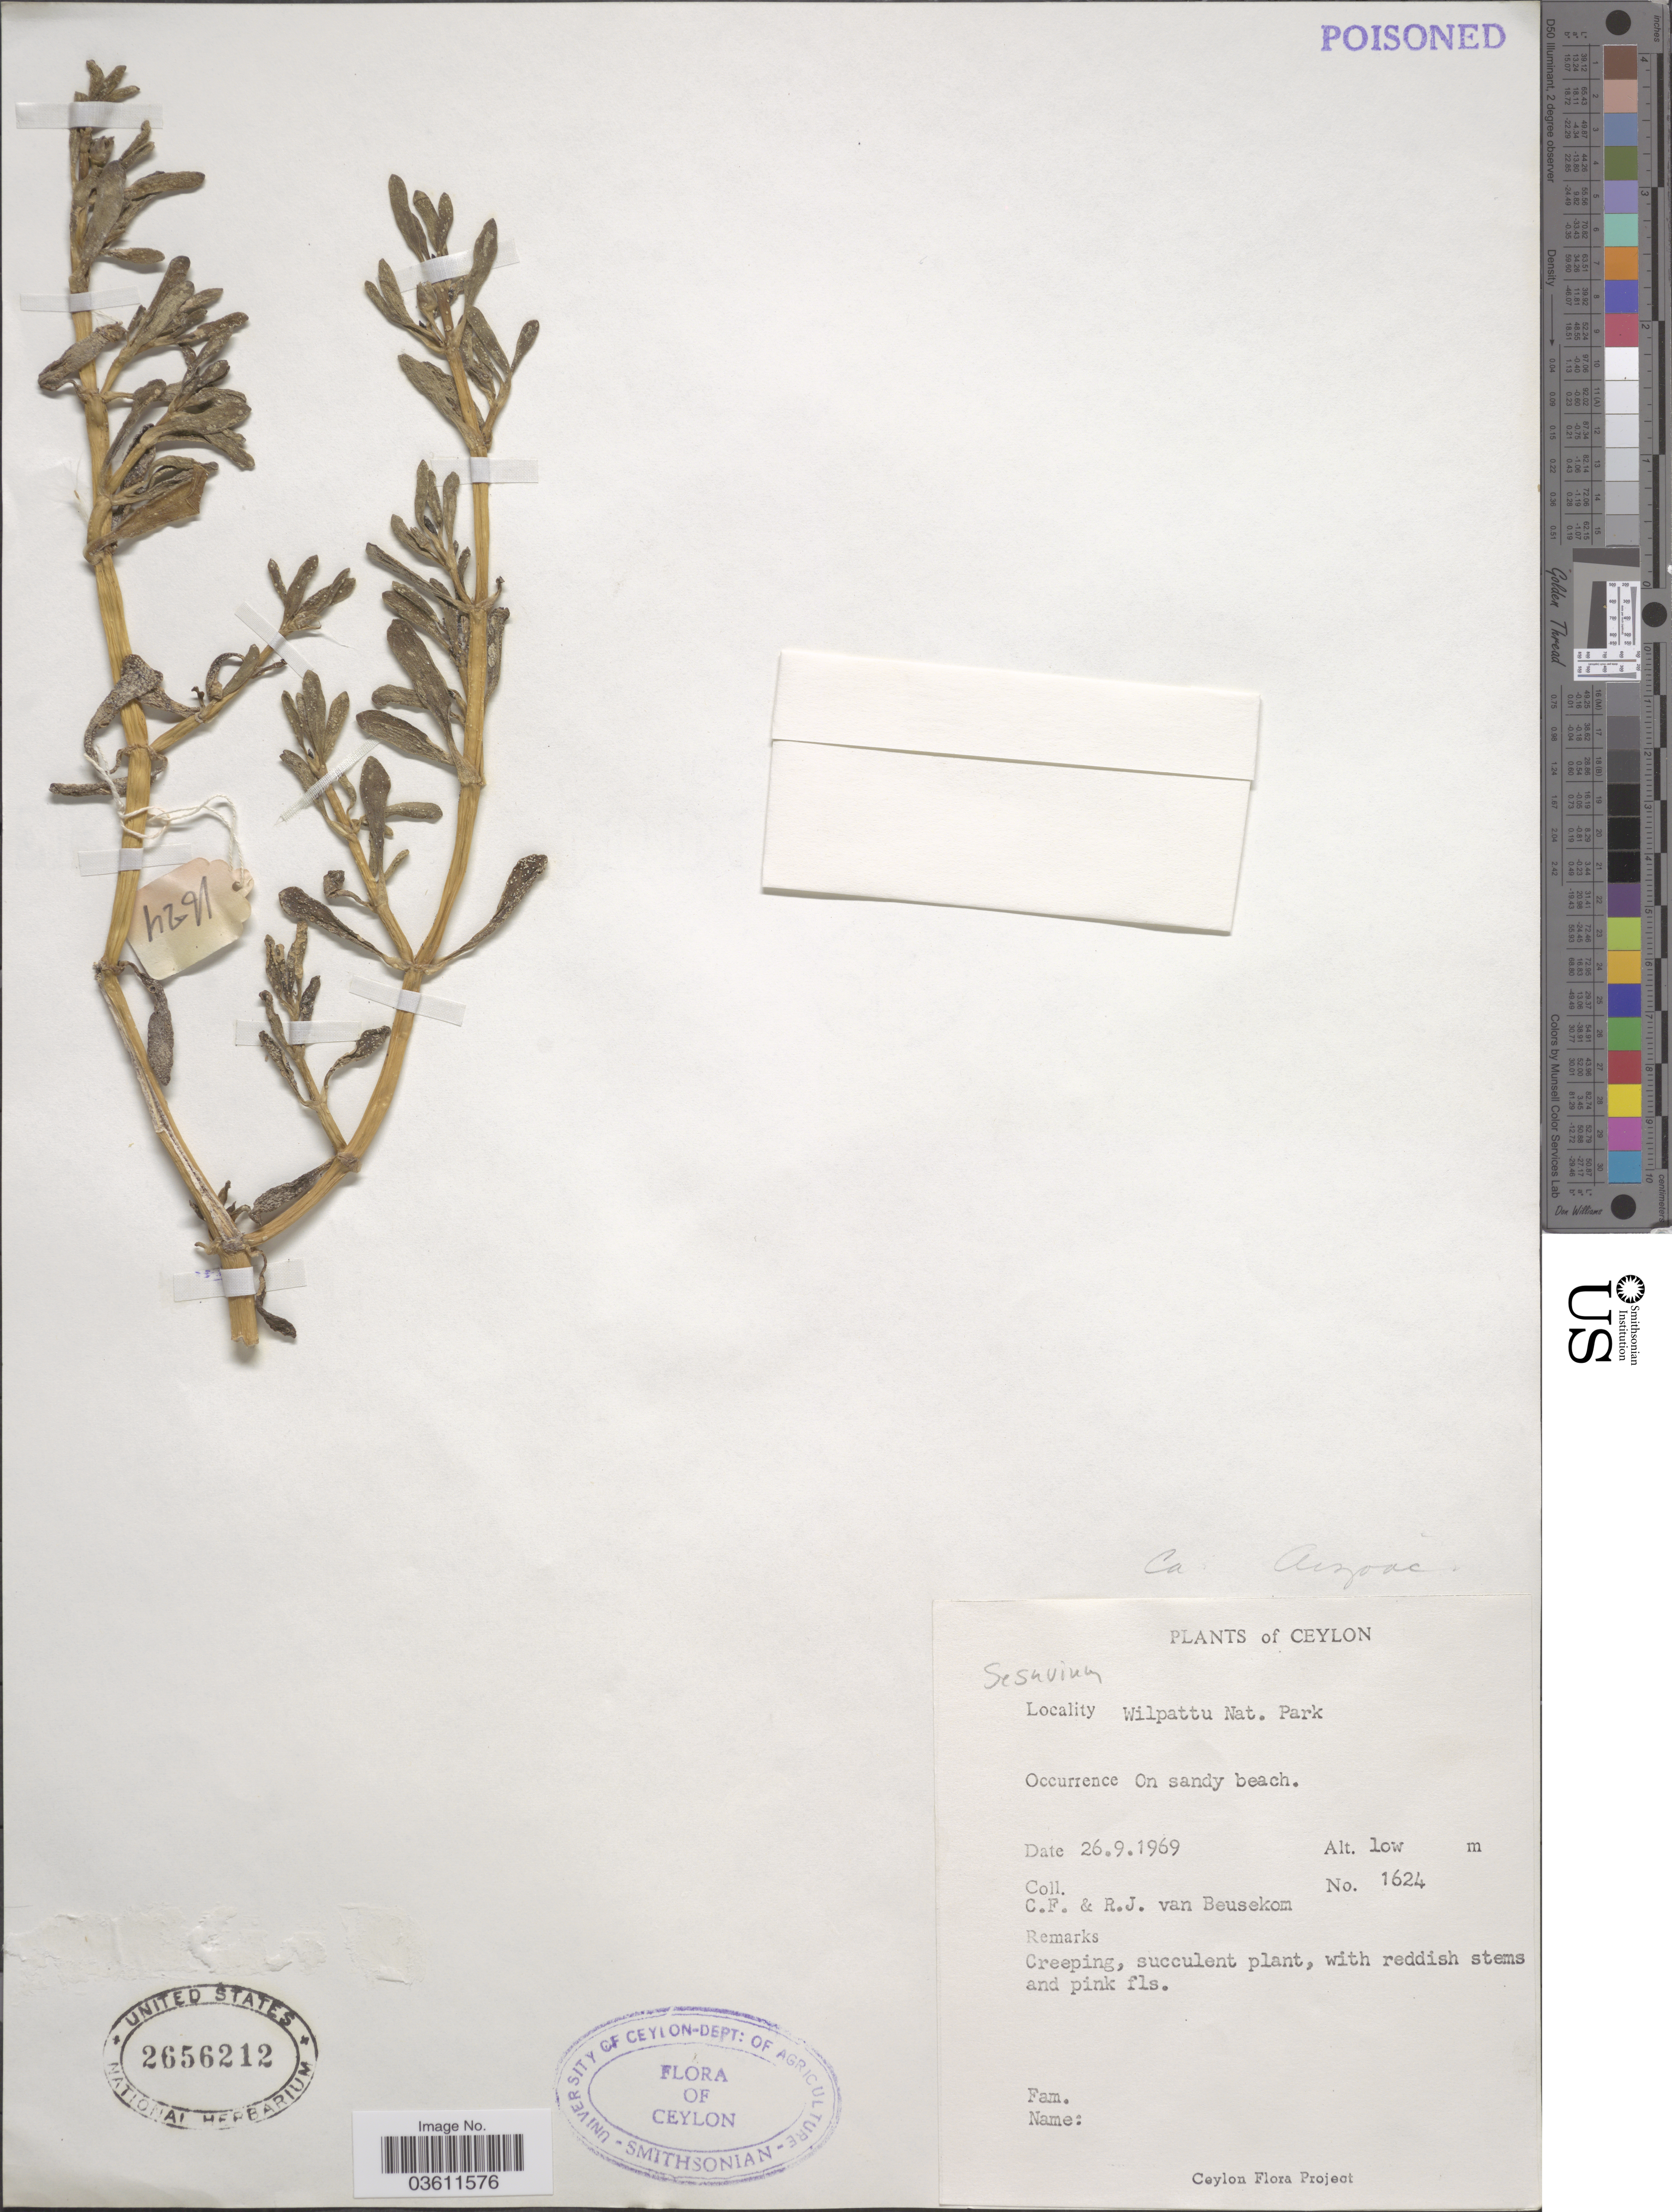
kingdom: Plantae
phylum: Tracheophyta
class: Magnoliopsida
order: Caryophyllales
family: Aizoaceae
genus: Sesuvium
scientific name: Sesuvium portulacastrum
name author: (L.) L.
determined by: Strong, Mark T., (BOT), Smithsonian Institution - National Museum of Natural History (UNITED STATES)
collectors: C. F. Beusekom & R. Beusekom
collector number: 1624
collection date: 1969-09-26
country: Sri Lanka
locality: Ceylon. Wilpattu Nat. Park.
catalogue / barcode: US 2656212